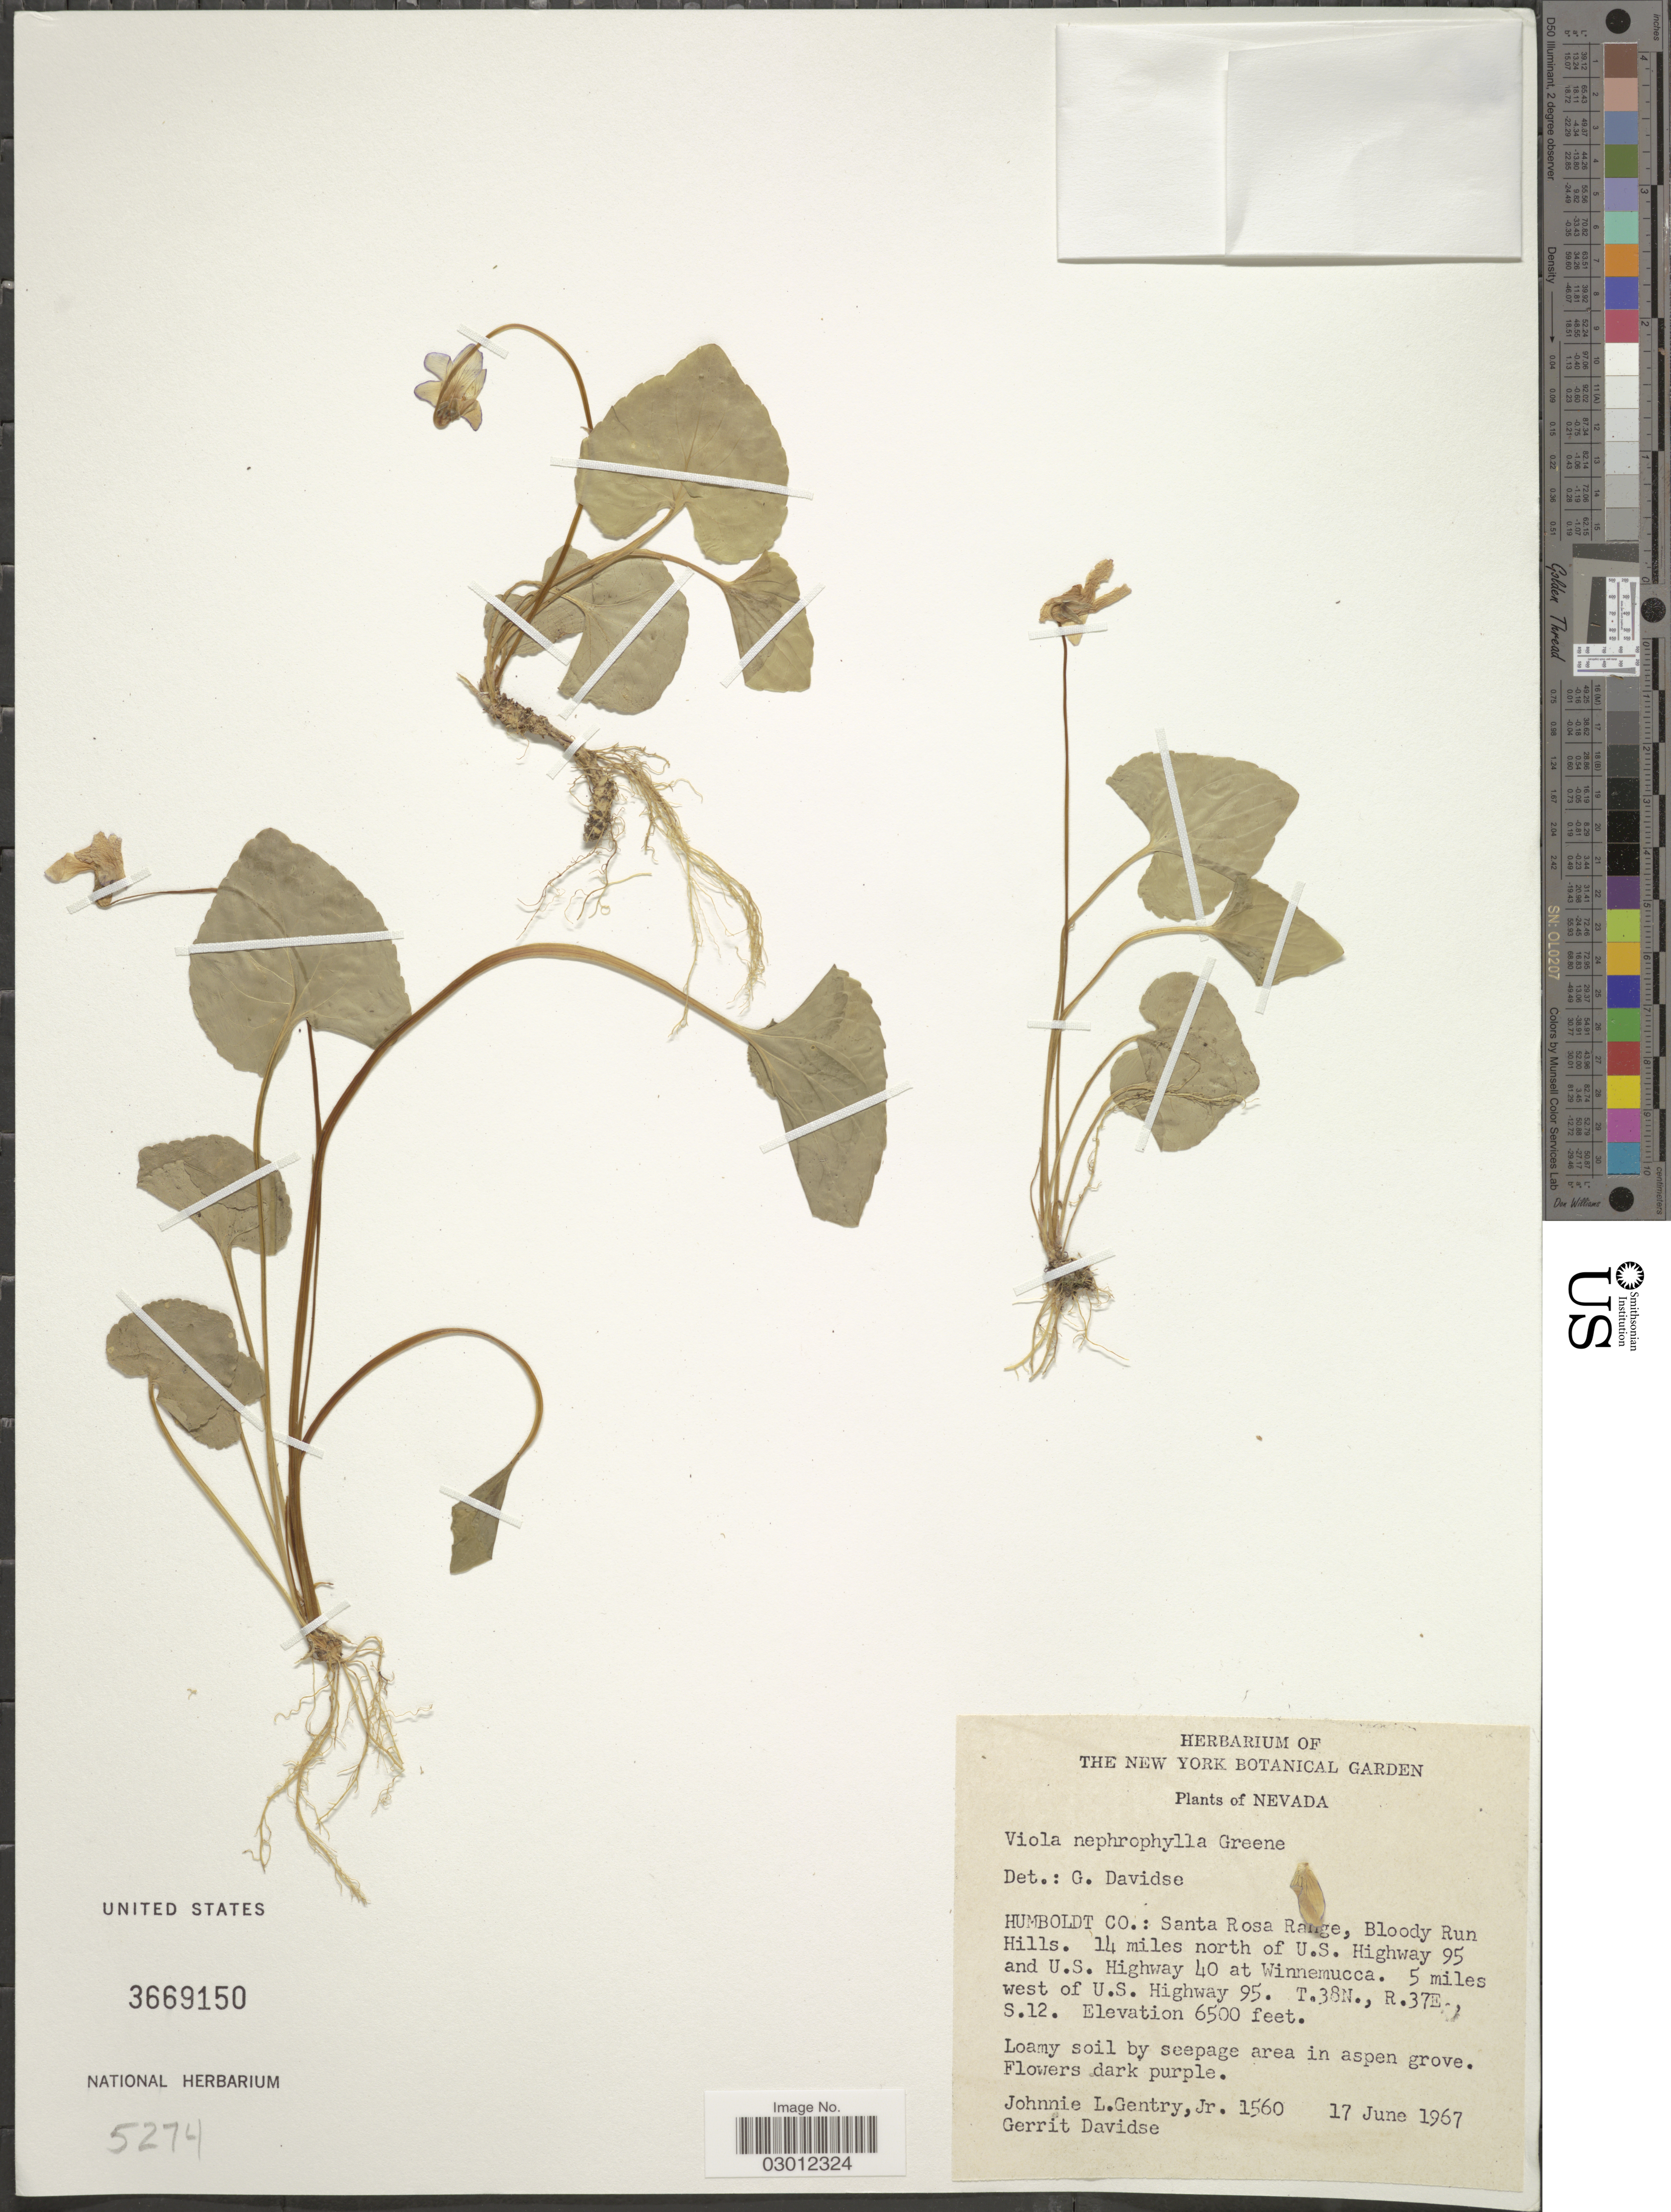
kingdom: Plantae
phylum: Tracheophyta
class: Magnoliopsida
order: Malpighiales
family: Violaceae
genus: Viola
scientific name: Viola nephrophylla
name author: Greene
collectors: J. L. Gentry & G. Davidse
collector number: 1560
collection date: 1967-06-17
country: United States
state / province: Nevada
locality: Humboldt Co.: Santa Rosa Range, Bloody Run Hills. 14 miles north of U.S. Highway 95 and U.S. Highway 40 at Winnemucca. 5 miles west of U.S. Highway 95. T.38N., R.37E., S.12.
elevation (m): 1981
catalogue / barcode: US 3669150